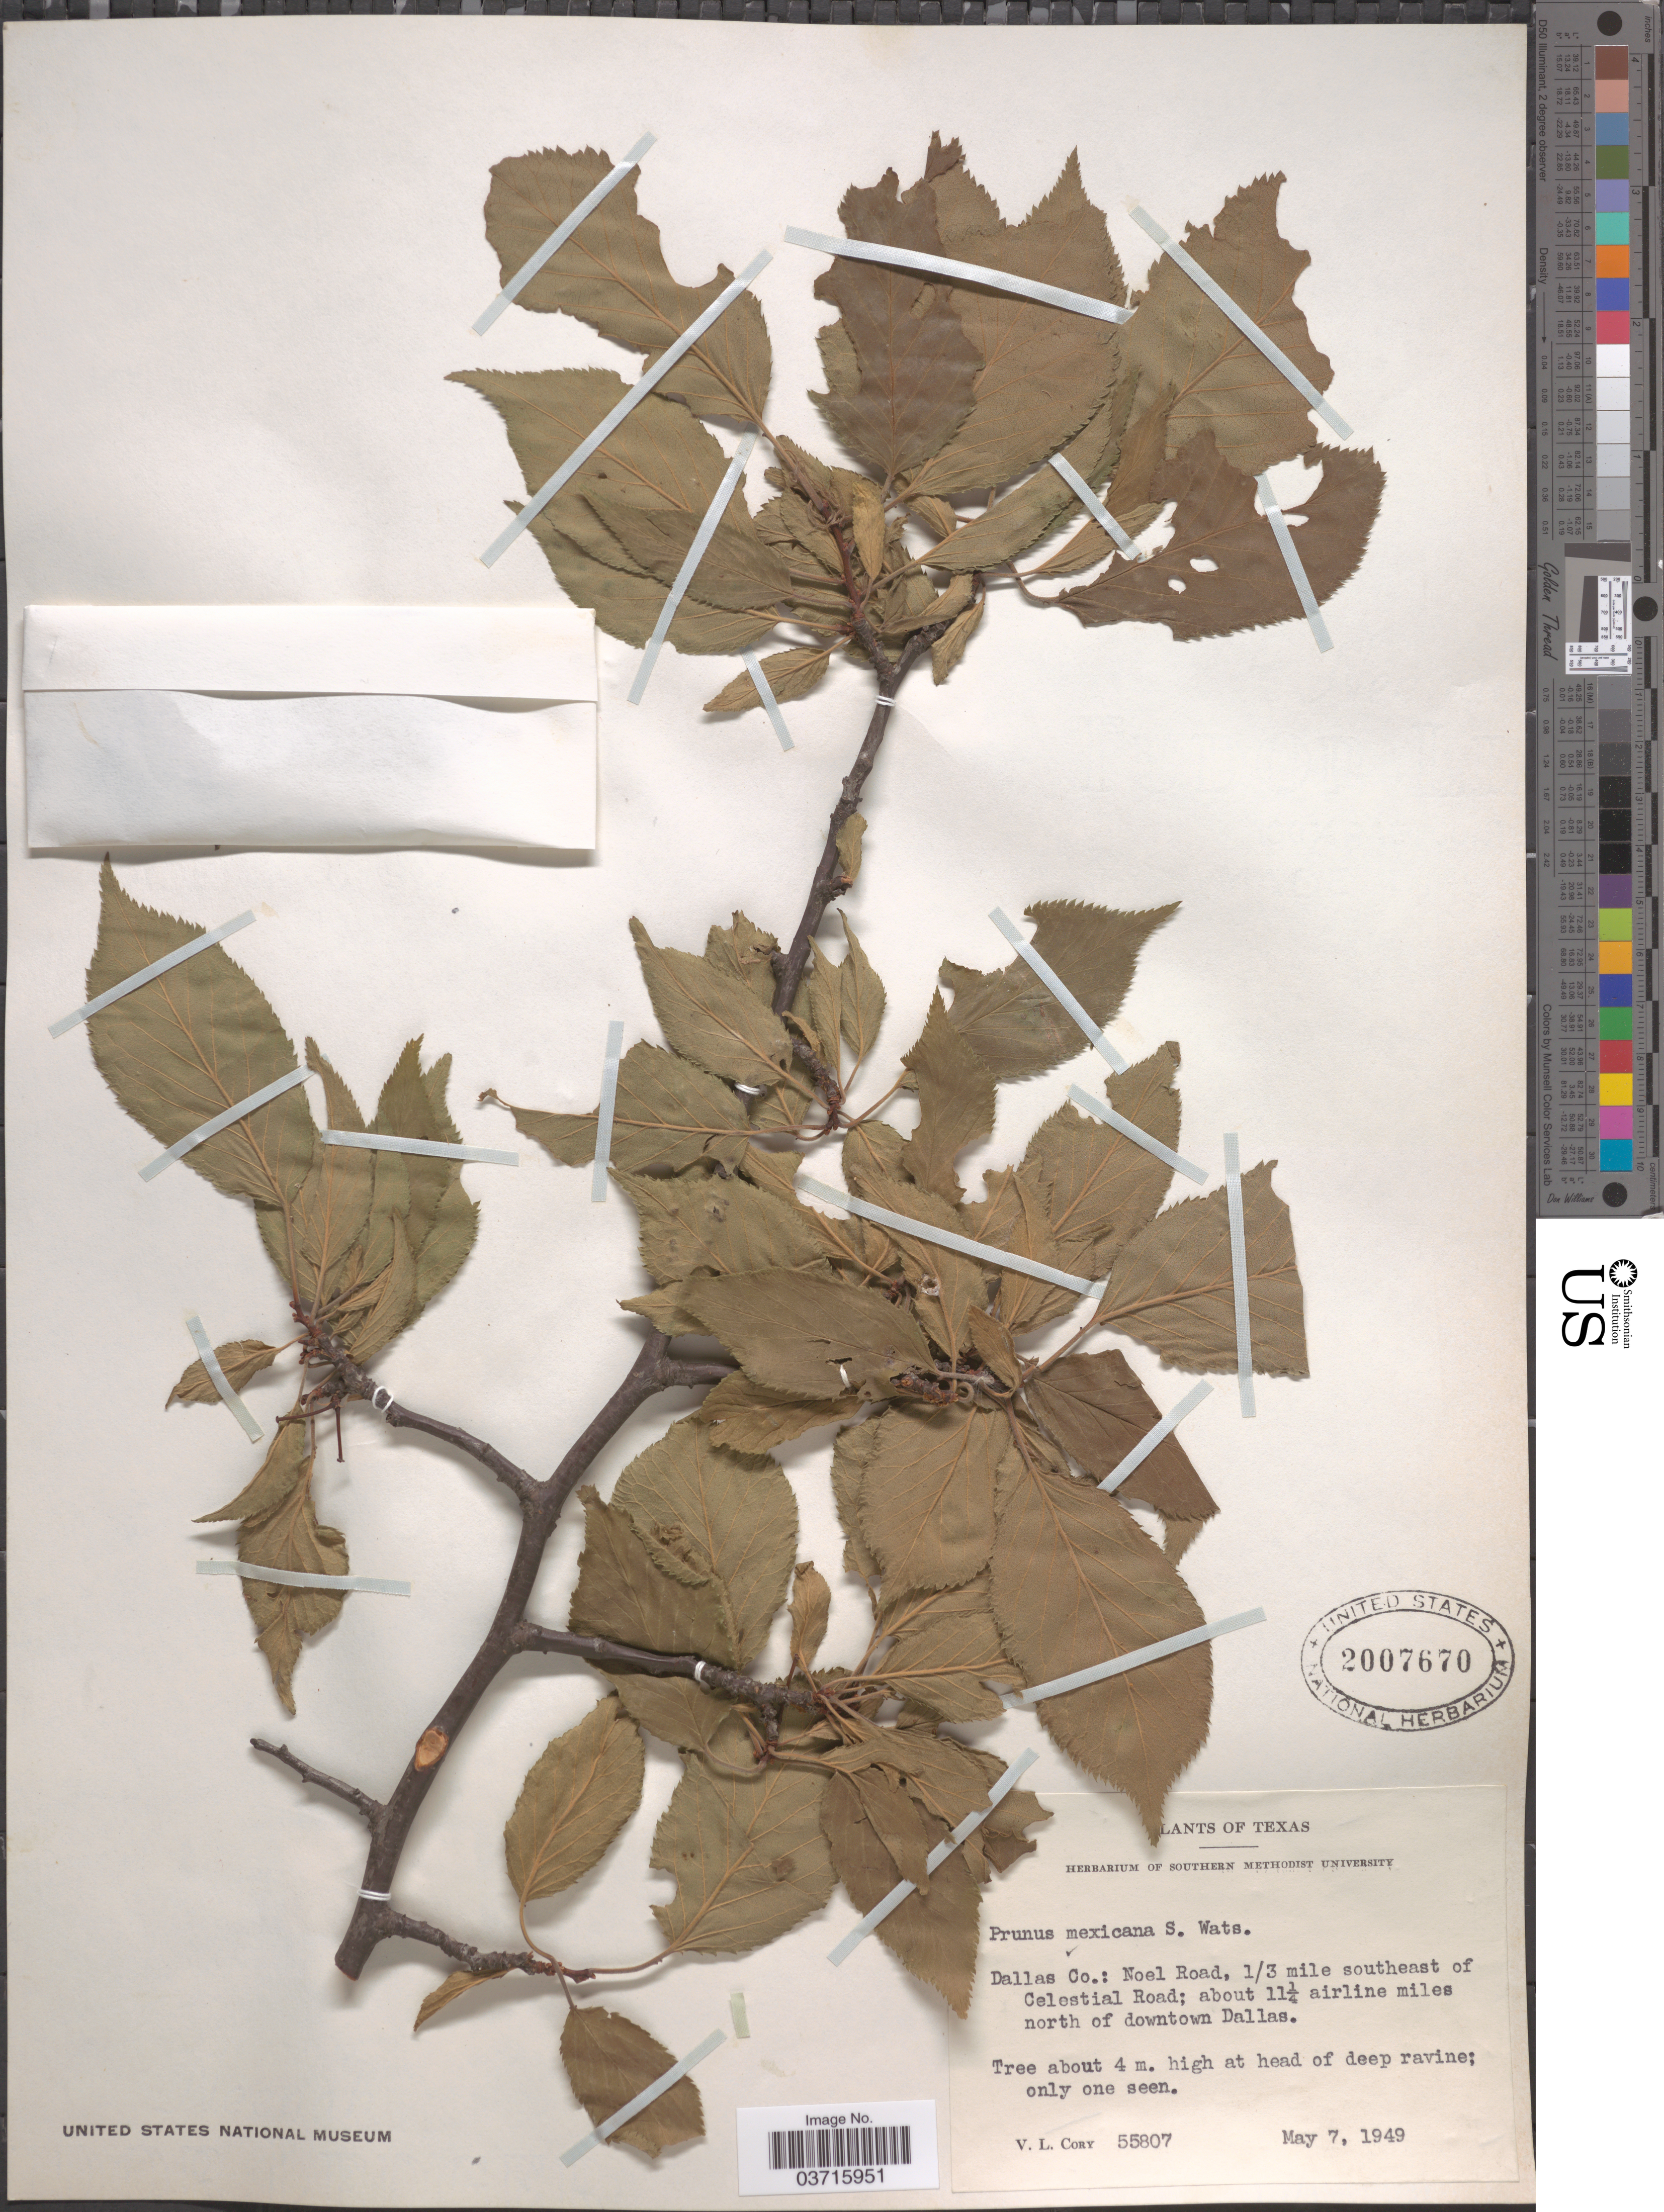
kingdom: Plantae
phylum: Tracheophyta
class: Magnoliopsida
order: Rosales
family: Rosaceae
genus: Prunus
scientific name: Prunus mexicana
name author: S. Watson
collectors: V. Cory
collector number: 55807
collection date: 1949-05-07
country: United States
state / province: Texas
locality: Dallas Co.: Noel Road, 1/3 mile southeast of Celestial Road; about 11¼ airline miles north of downtown Dallas.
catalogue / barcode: US 2007670